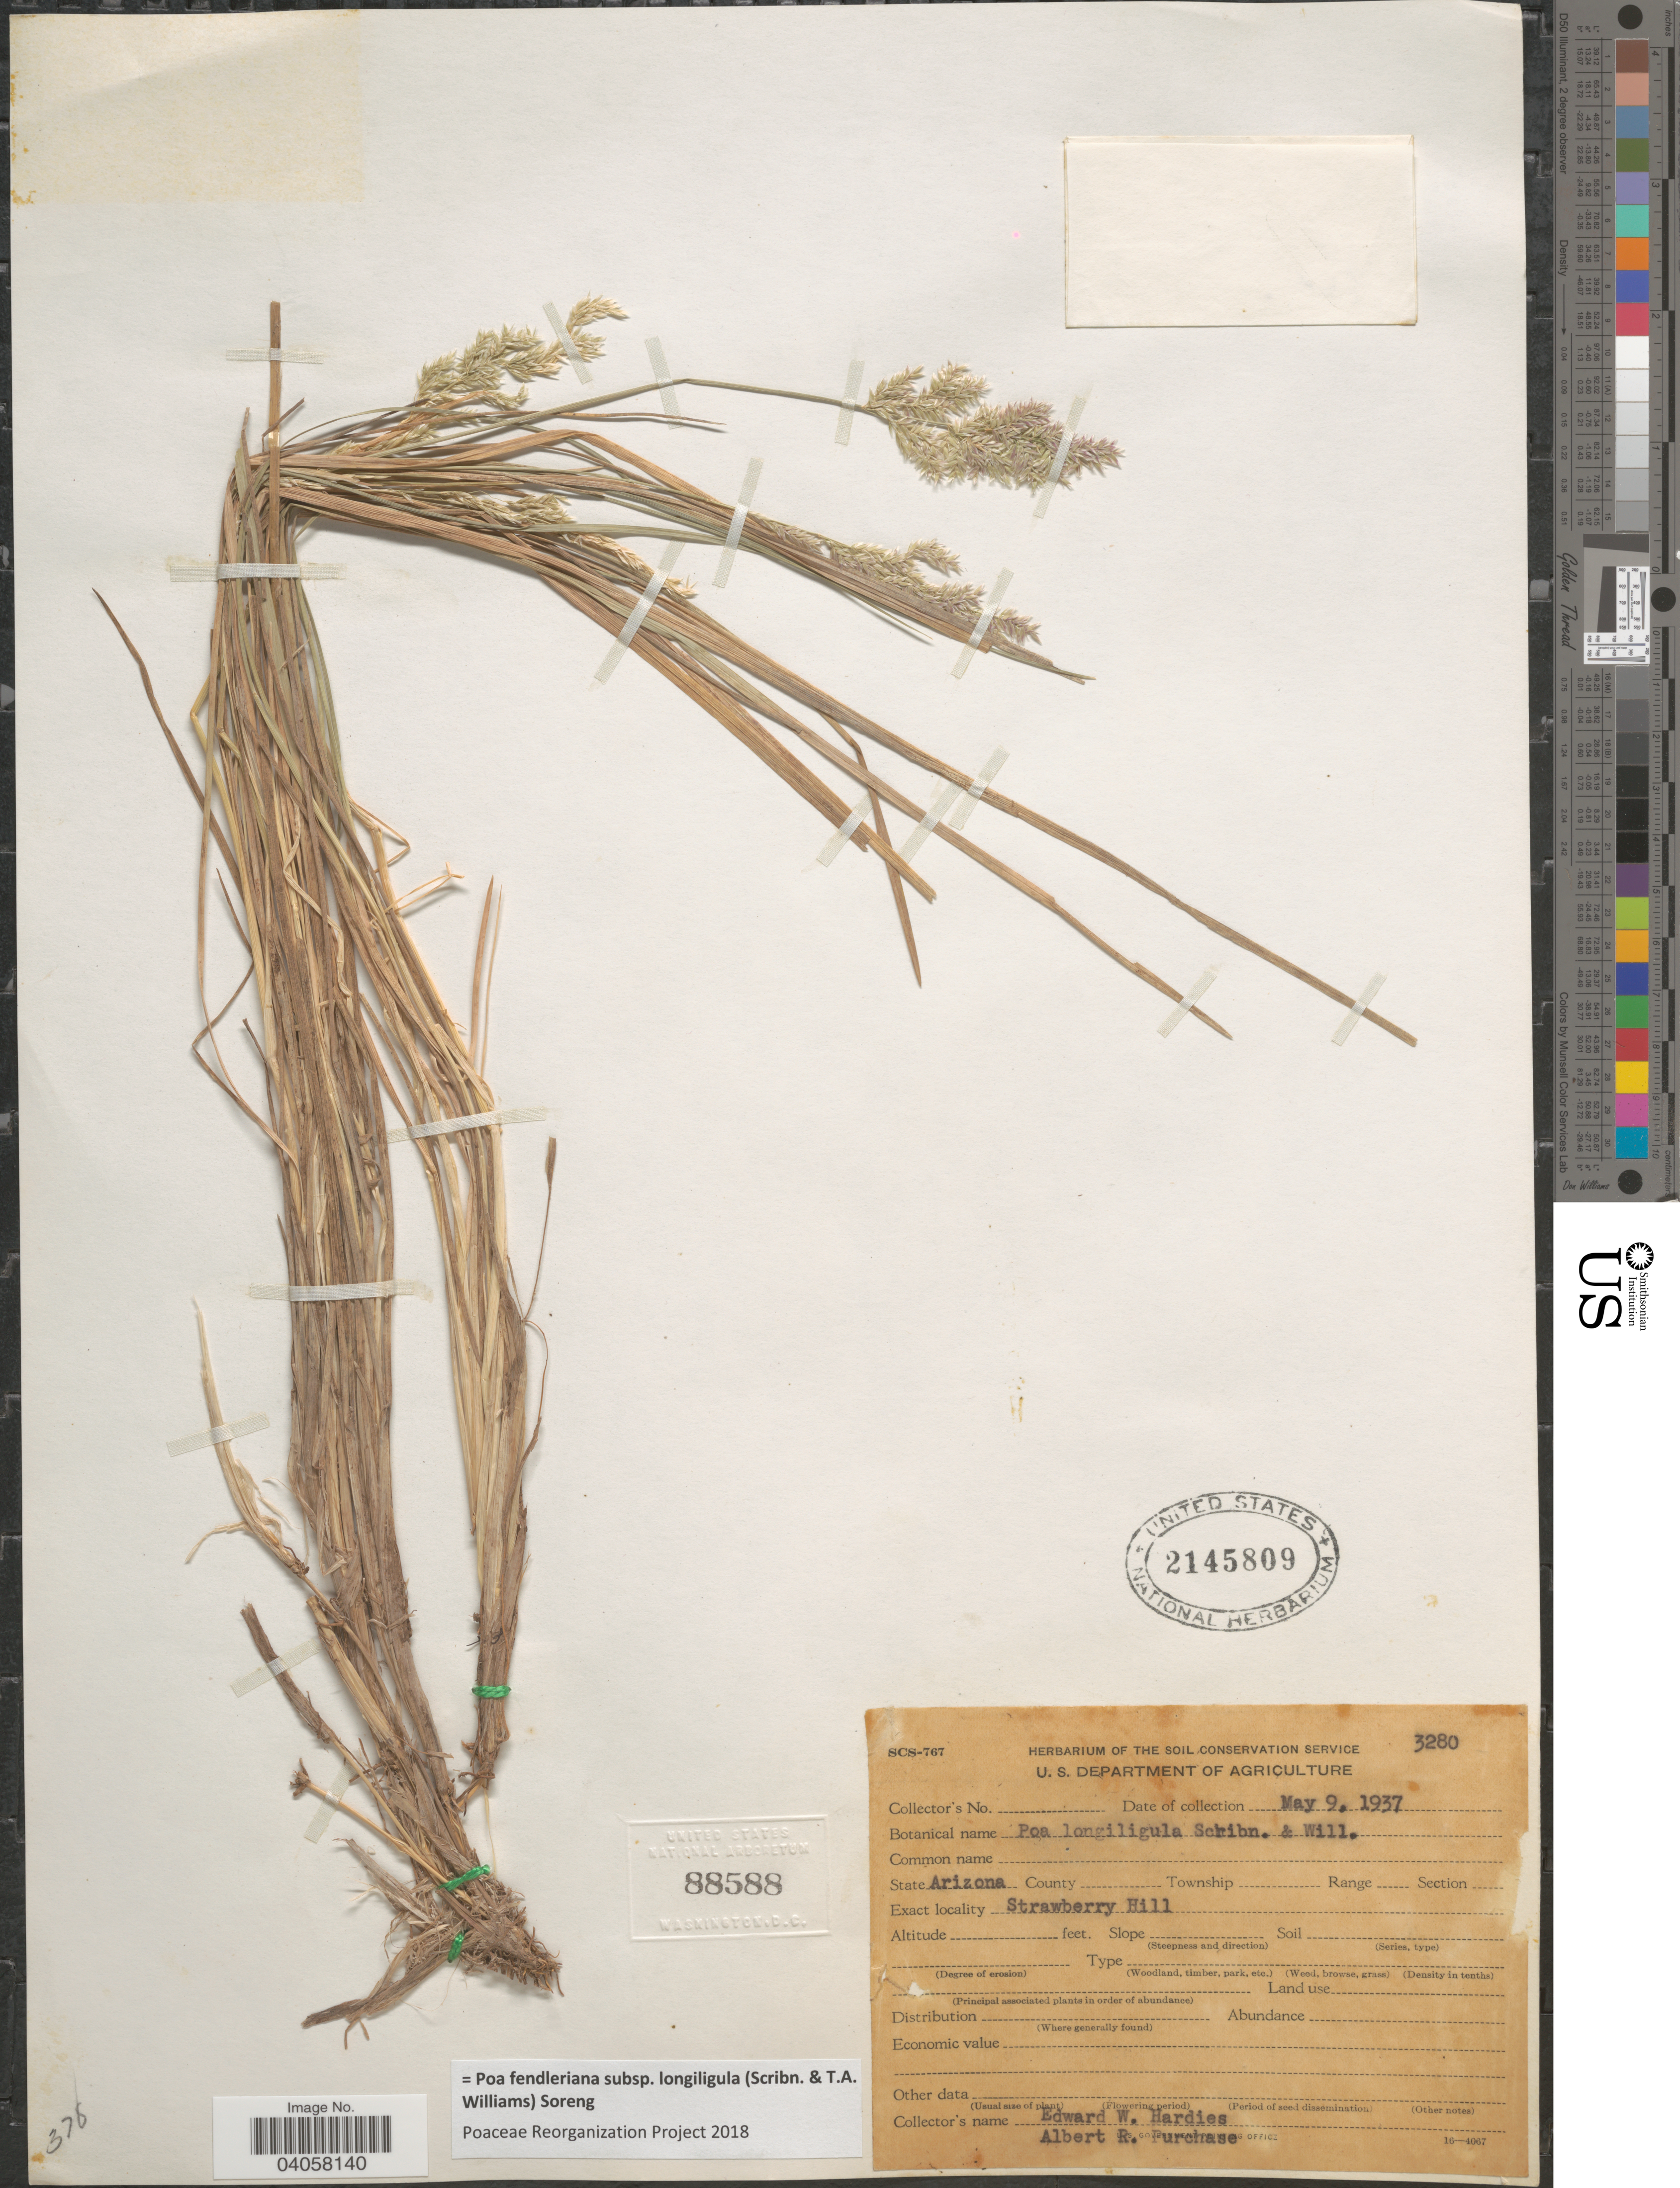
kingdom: Plantae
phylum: Tracheophyta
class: Liliopsida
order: Poales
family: Poaceae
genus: Poa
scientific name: Poa fendleriana subsp. longiligula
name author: (Scribn. & T.A. Williams) Soreng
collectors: E. Hardies & A. Purchase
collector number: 3280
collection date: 1937-05-09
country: United States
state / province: Arizona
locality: Strawberry Hill.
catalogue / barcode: US 2145809